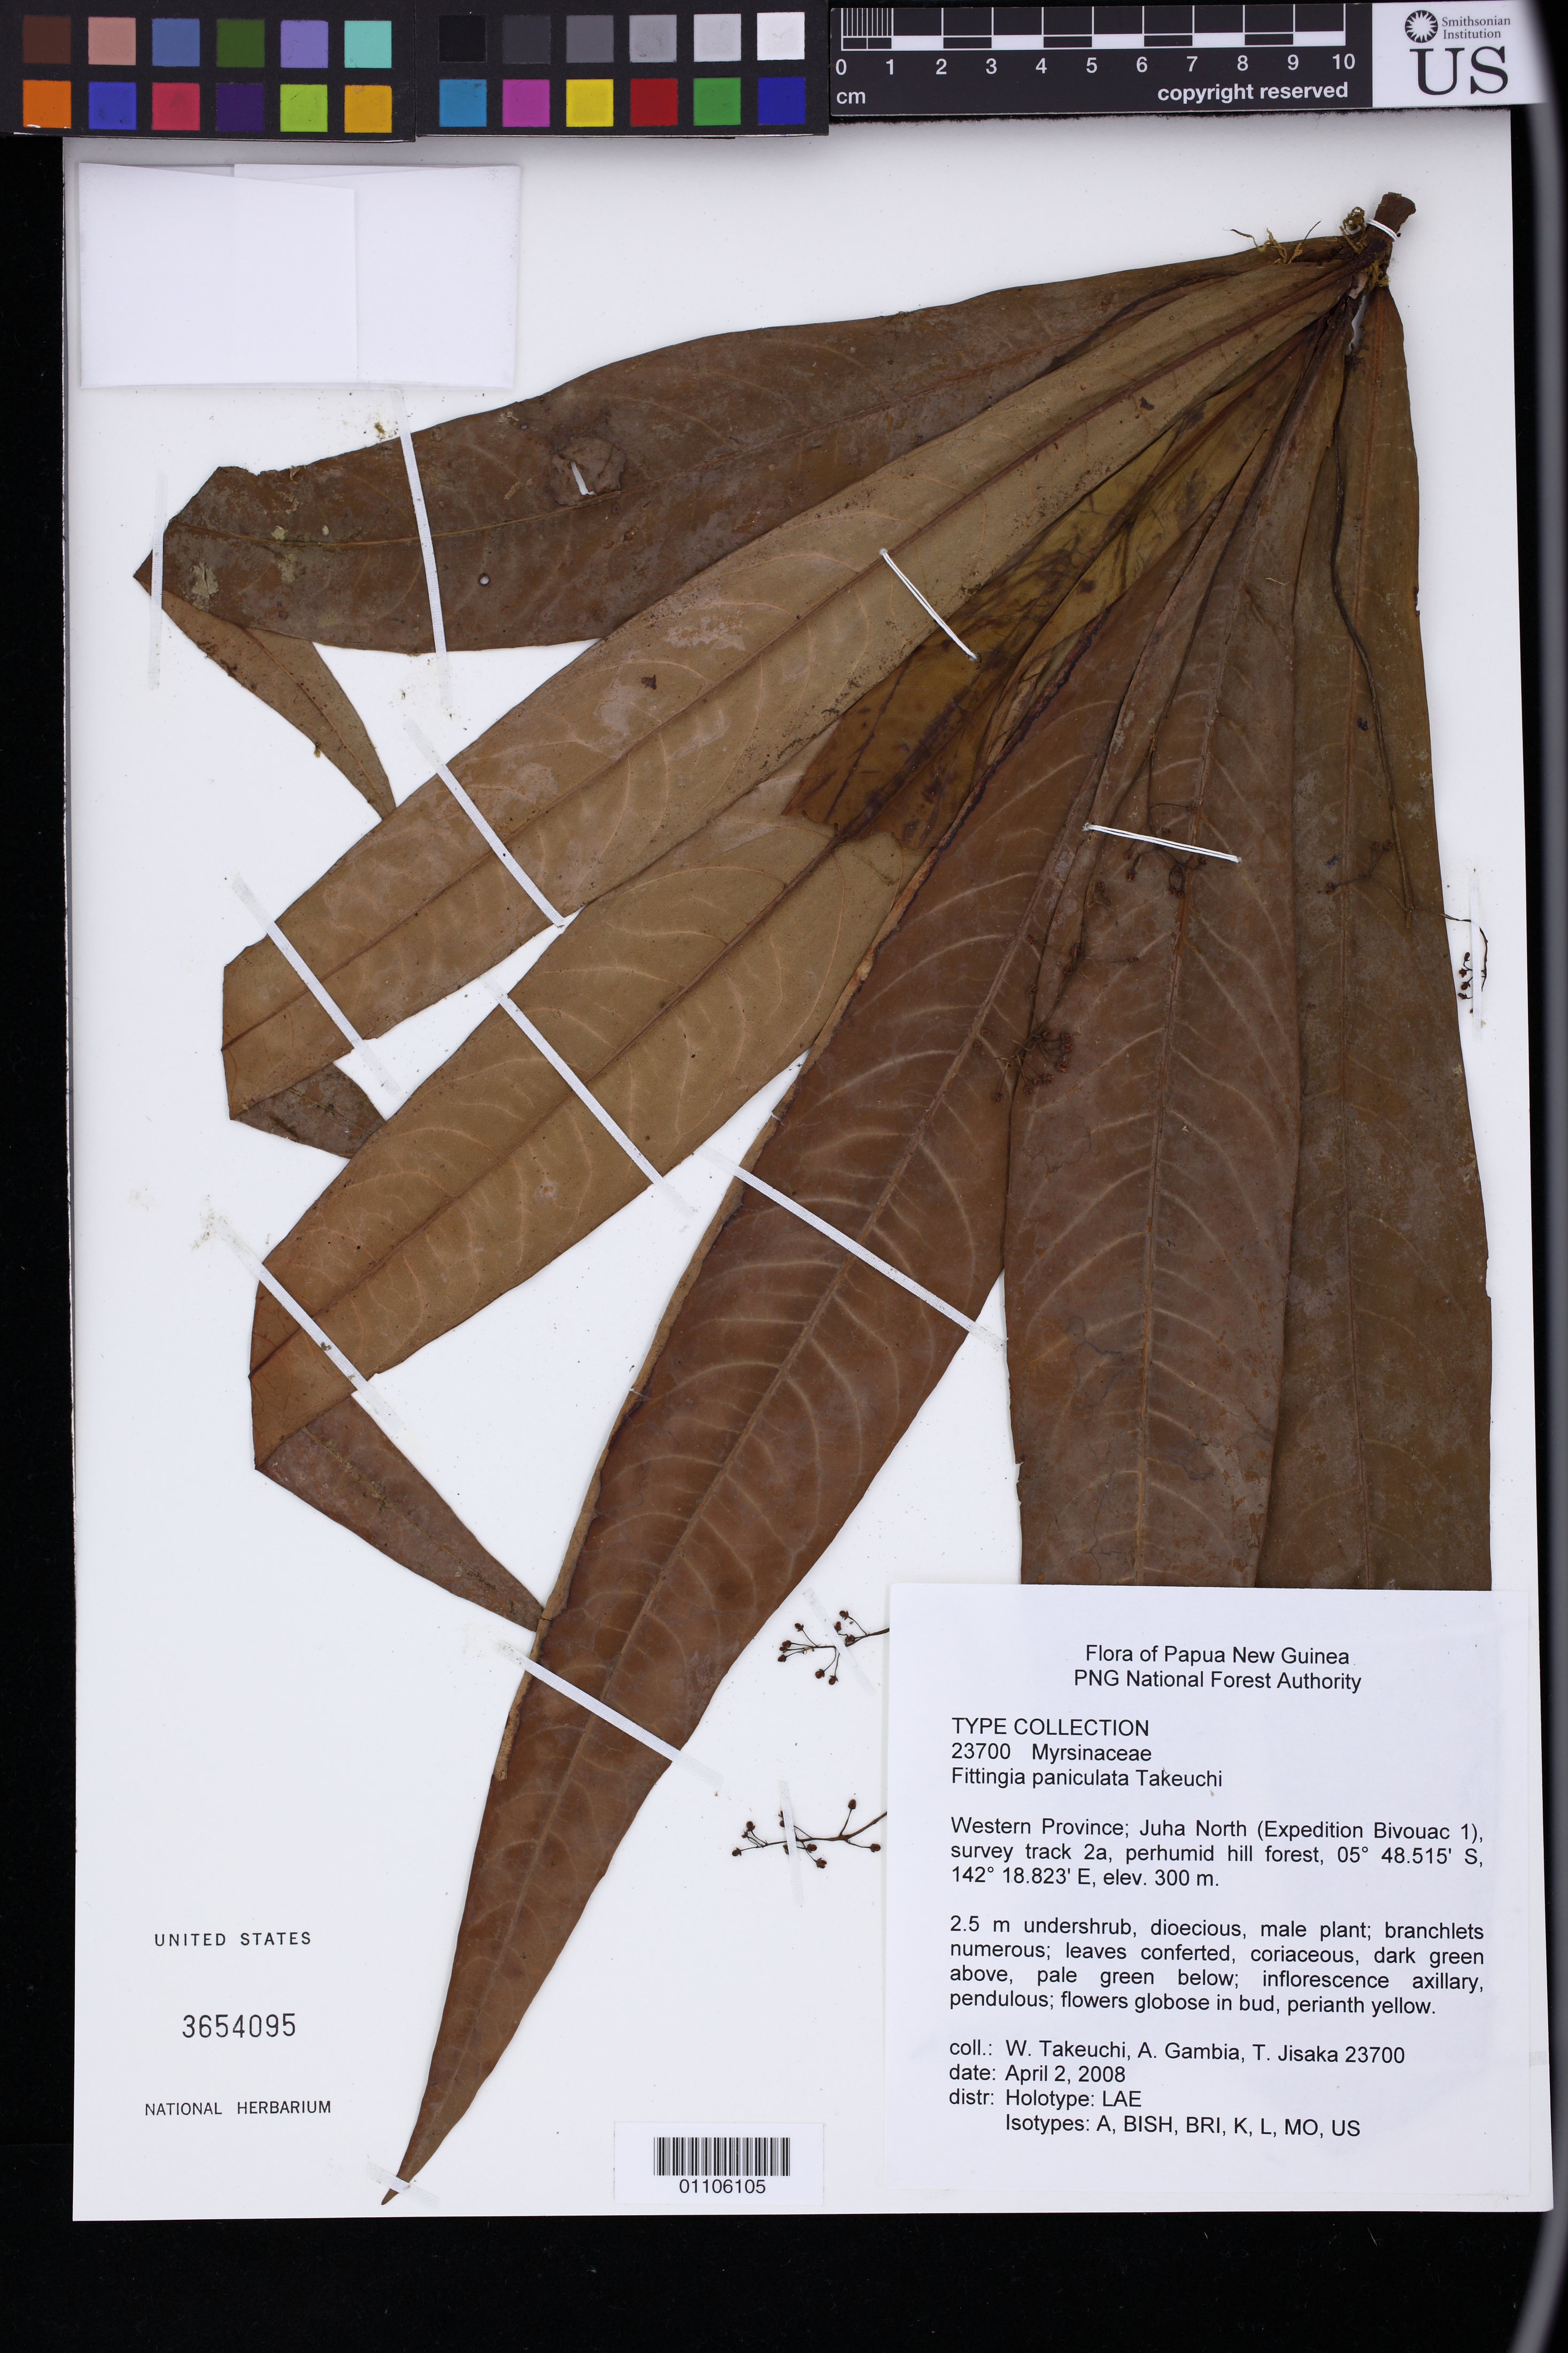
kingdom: Plantae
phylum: Tracheophyta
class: Magnoliopsida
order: Ericales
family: Primulaceae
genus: Fittingia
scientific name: Fittingia paniculata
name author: W.N. Takeuchi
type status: Isotype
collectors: W. N. Takeuchi, A. Gambia & T. Jisaka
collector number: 23700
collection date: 2008-04-02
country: Papua New Guinea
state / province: Western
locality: Western Province; Juha North (Expedition Bivouac 1), survey track 2a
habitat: Perhumid hill forest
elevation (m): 300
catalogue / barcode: US 3654095